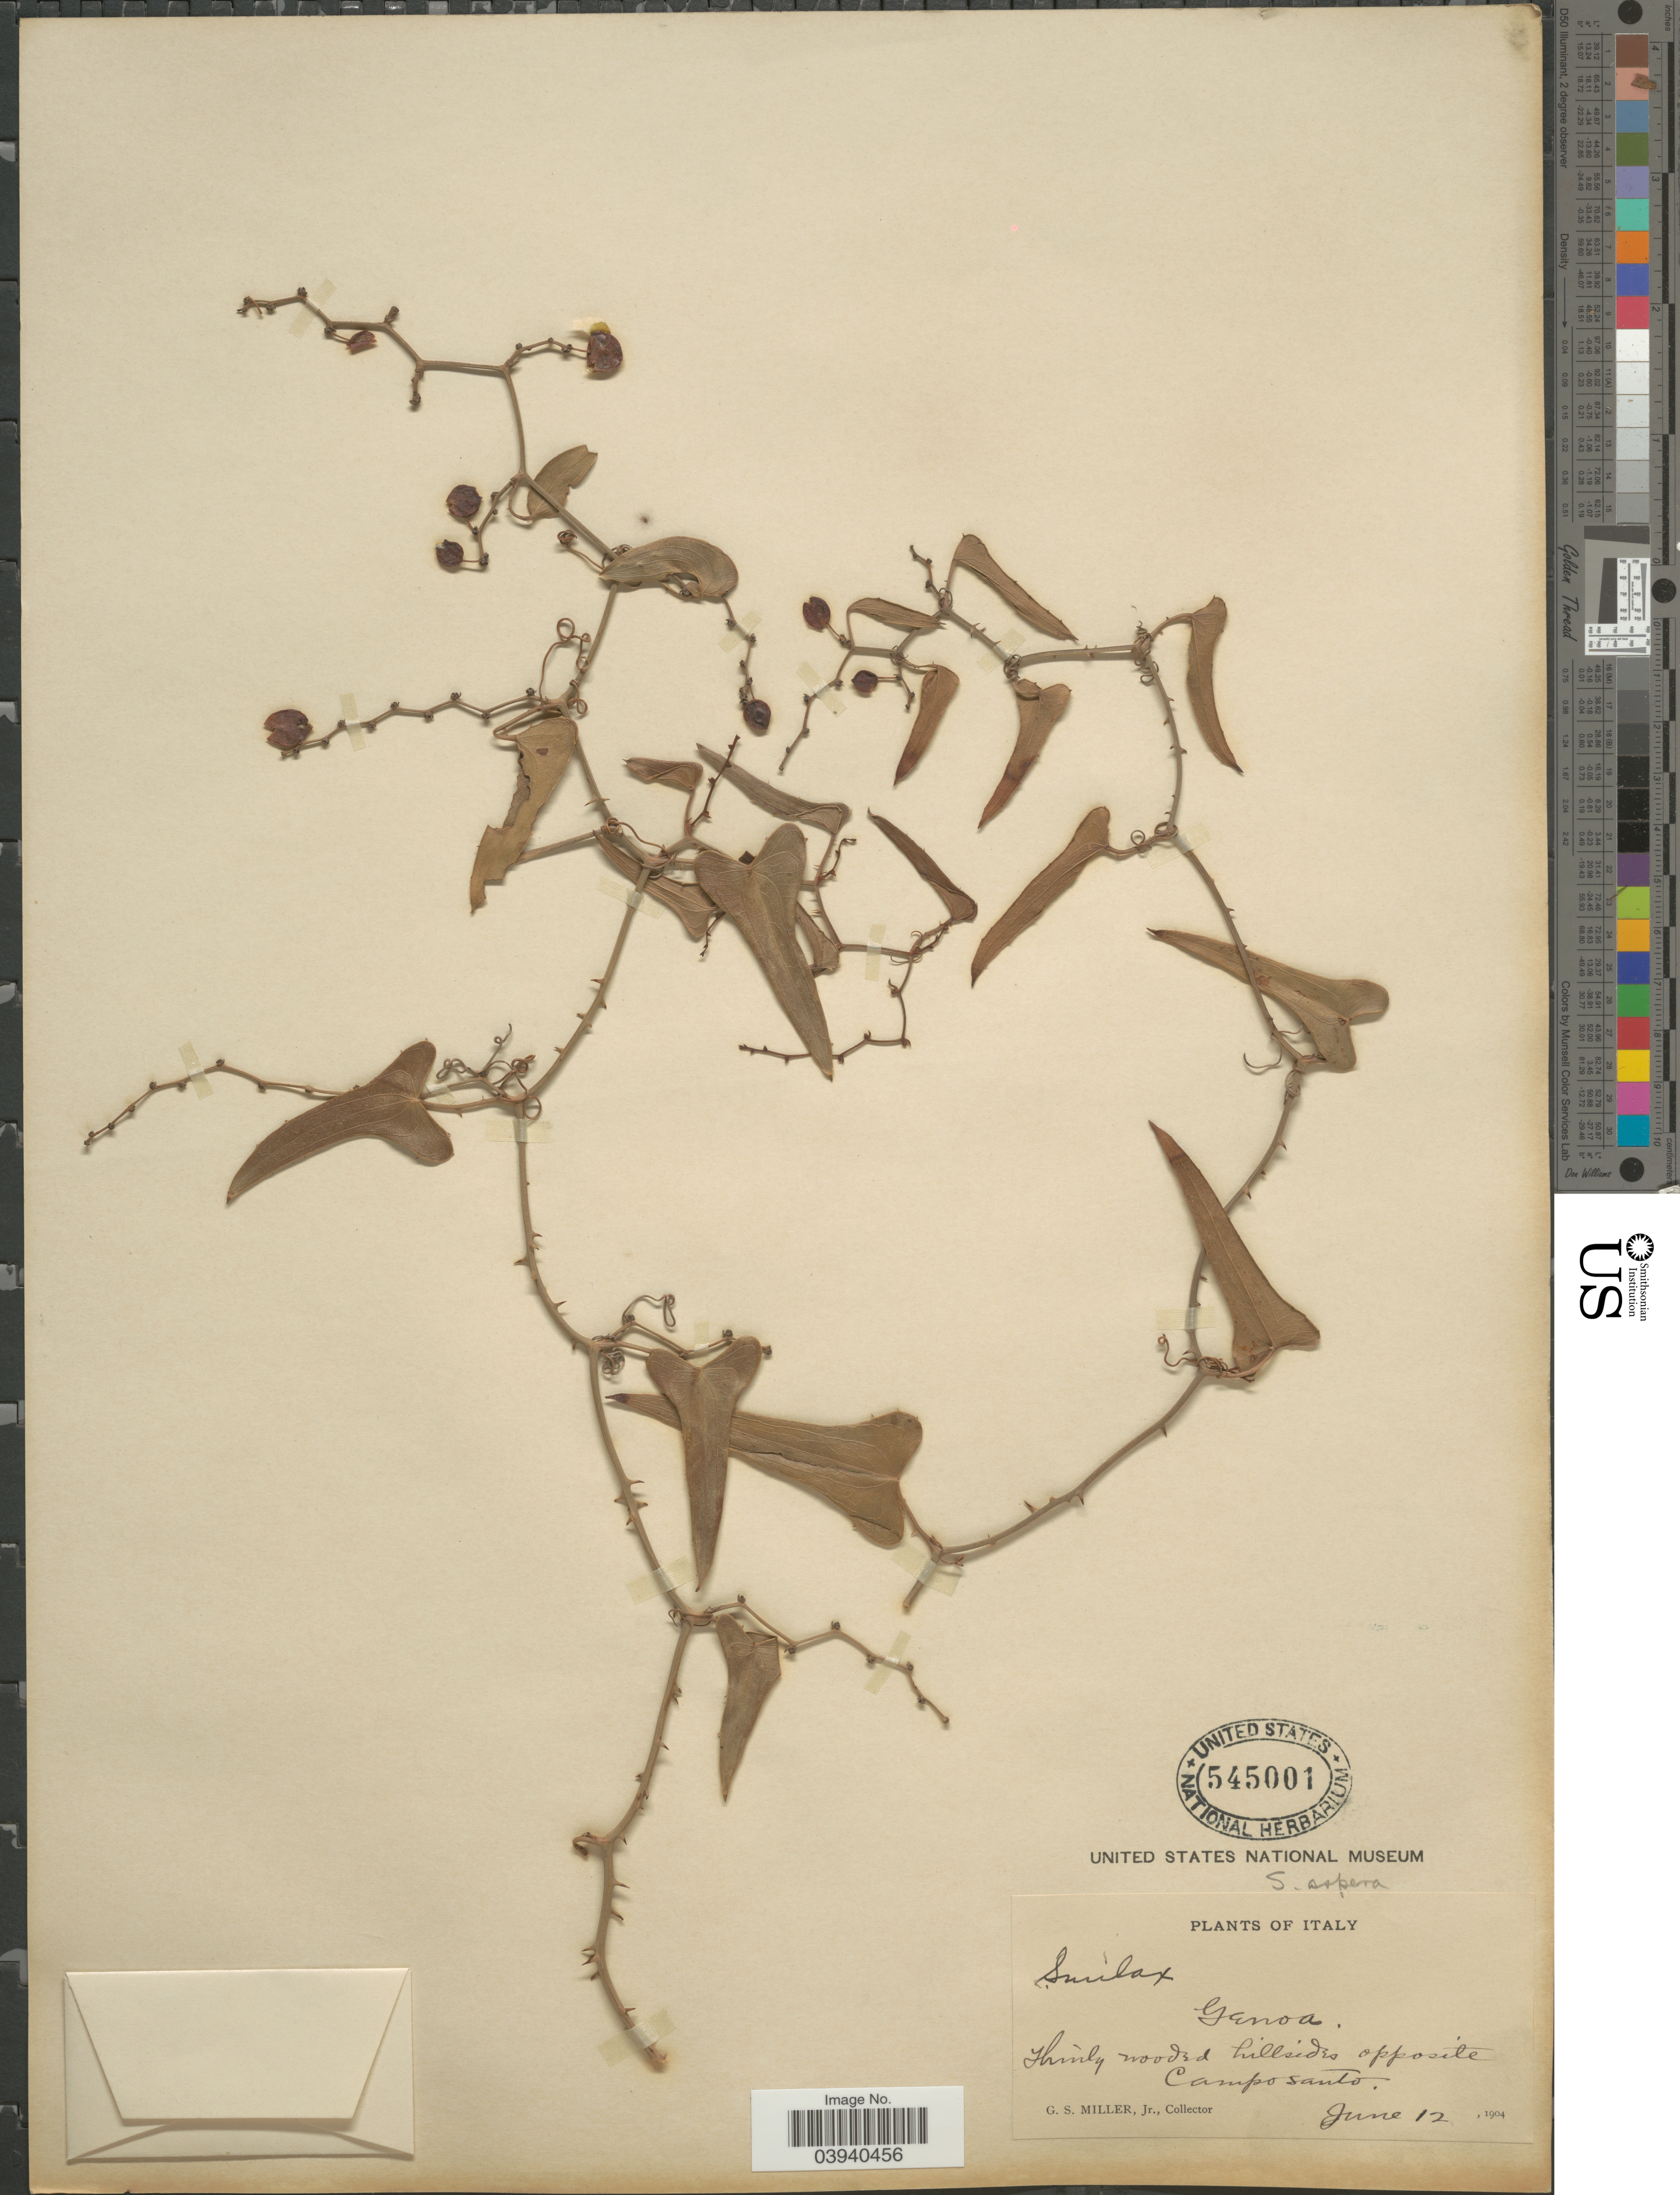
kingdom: Plantae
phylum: Tracheophyta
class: Liliopsida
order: Liliales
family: Smilacaceae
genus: Smilax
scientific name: Smilax aspera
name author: L.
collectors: G. S. Miller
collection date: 1904-06-12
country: Italy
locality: Genoa. Opposite Campo Santo.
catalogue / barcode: US 545001